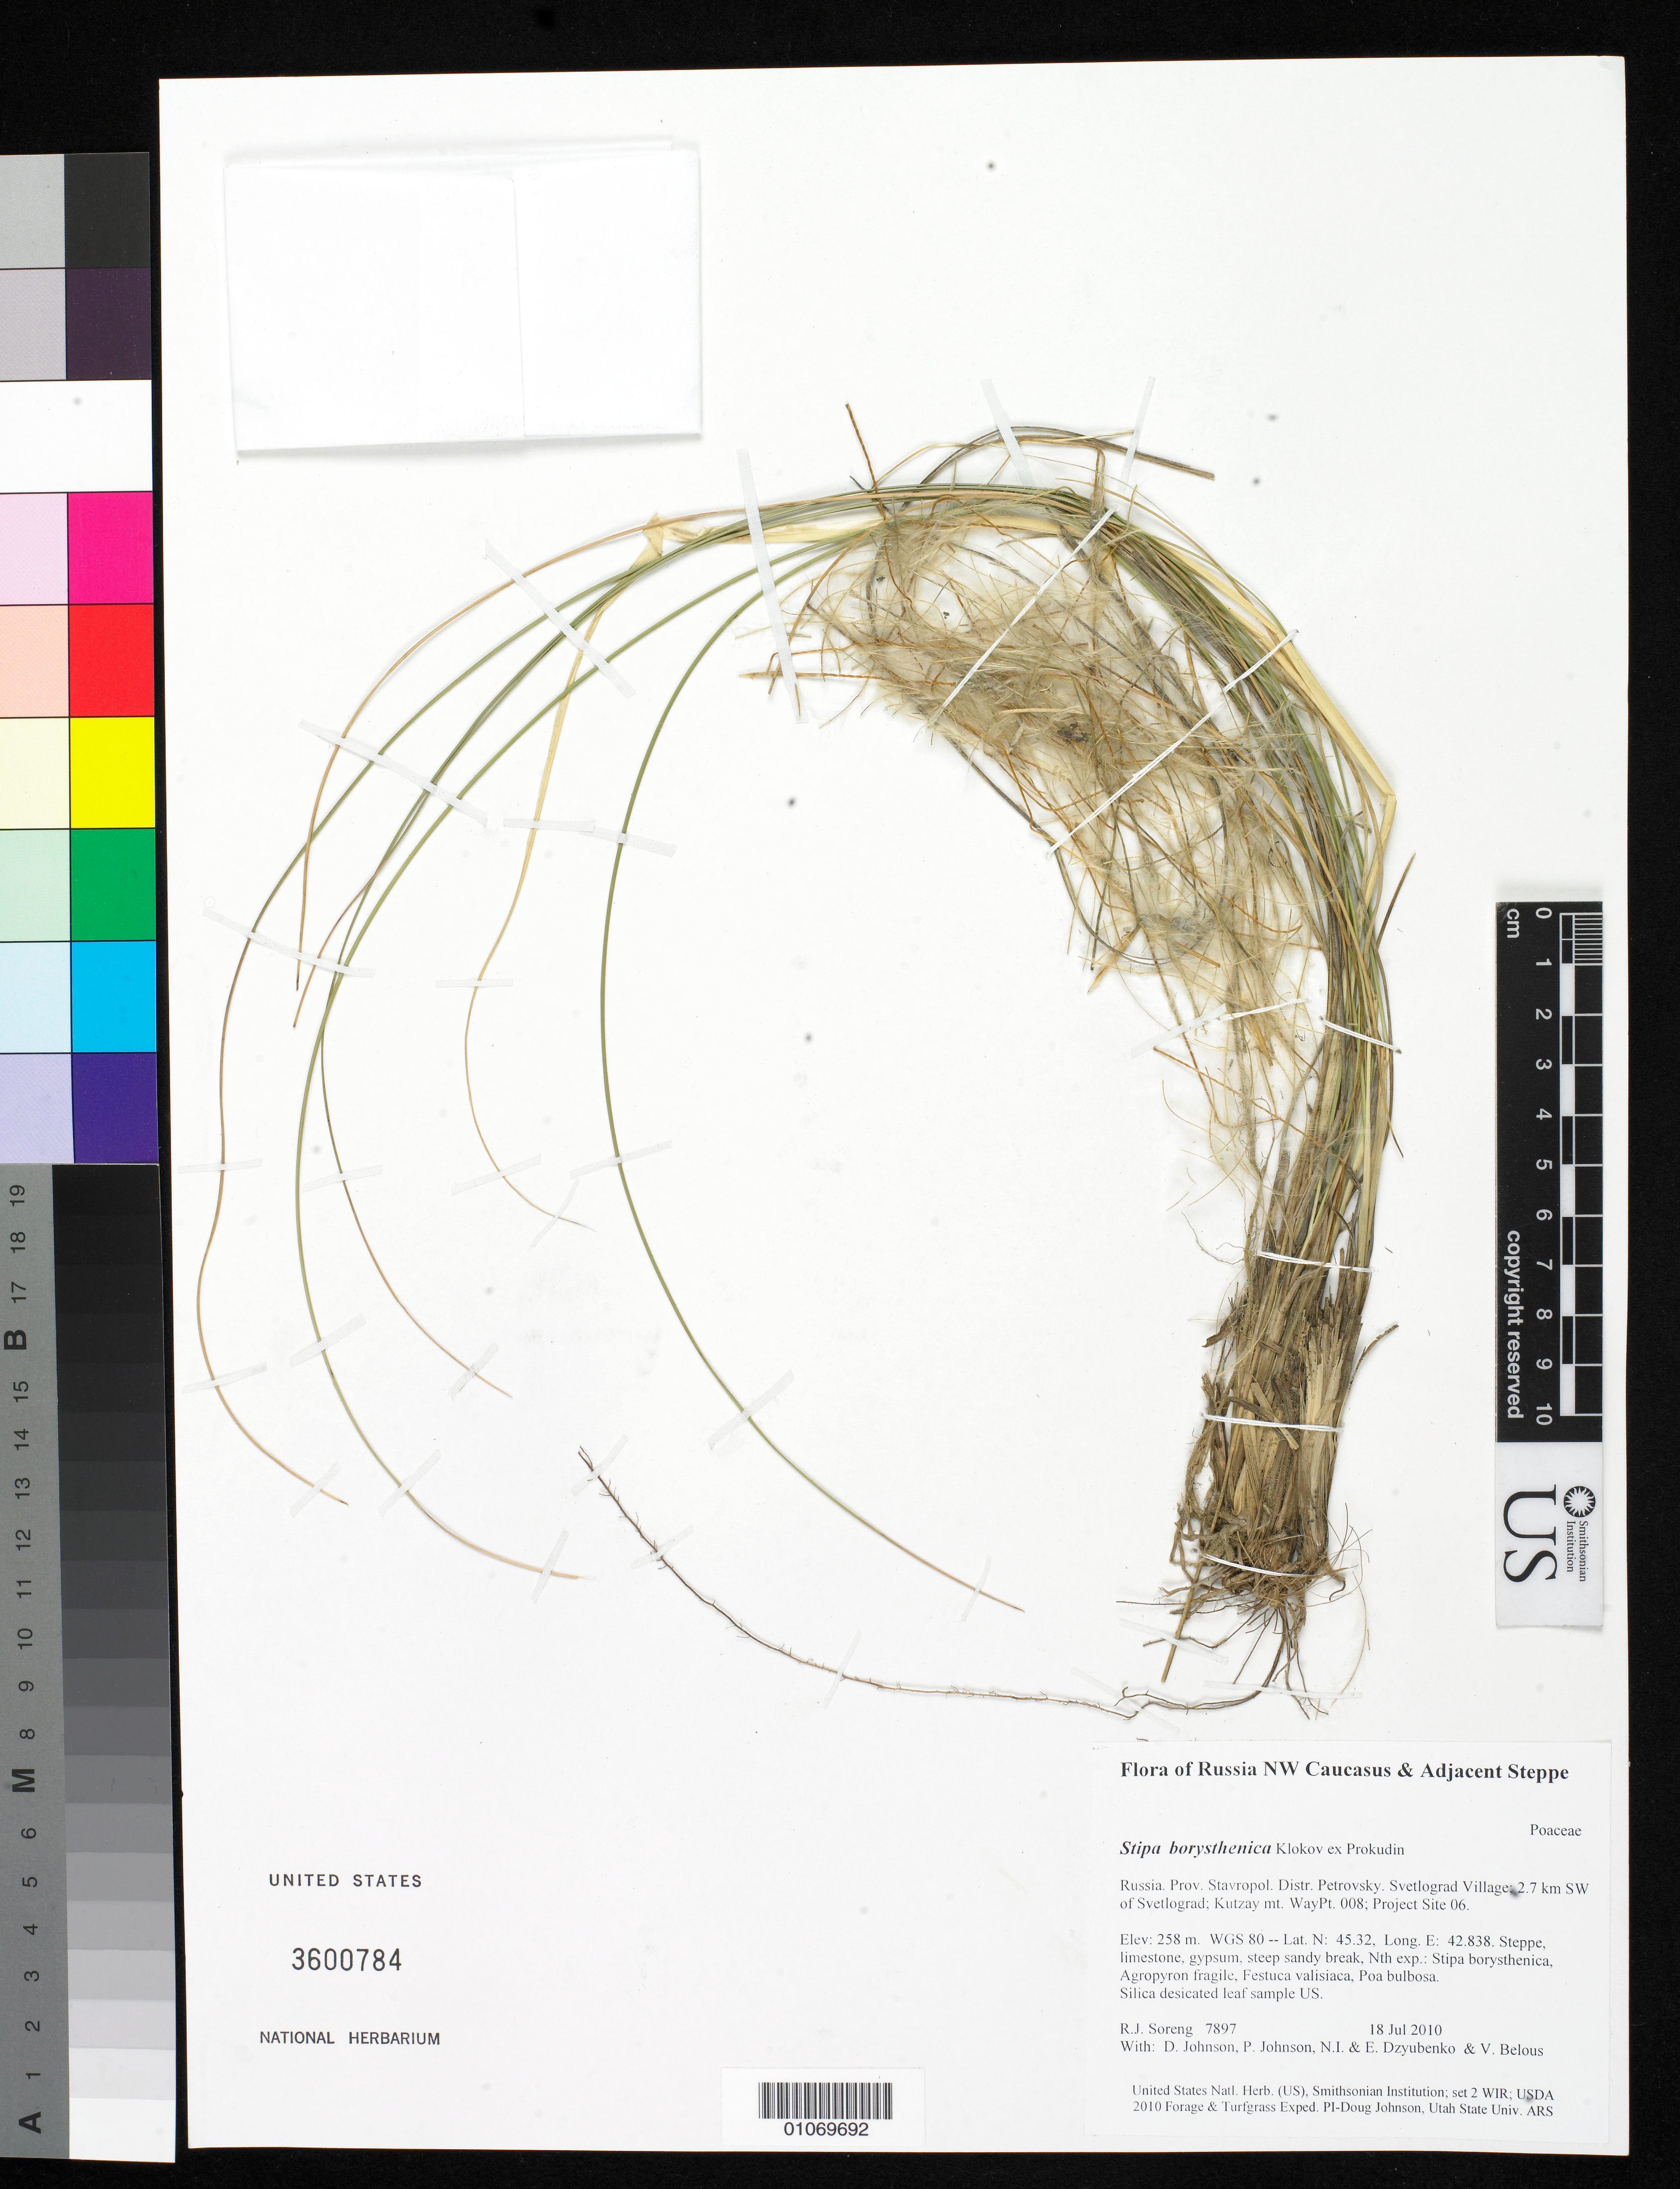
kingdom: Plantae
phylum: Tracheophyta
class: Liliopsida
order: Poales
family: Poaceae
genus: Stipa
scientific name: Stipa borysthenica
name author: Klokov ex Prokudin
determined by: Soreng, Robert J., Research Associate (BOT), Smithsonian Institution - National Museum of Natural History (UNITED STATES)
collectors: R. J. Soreng, D. Johnson, P. Johnson, N. Dzyubenko, E. Dzyubenko & V. Belous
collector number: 7897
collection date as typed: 18 Jul 2010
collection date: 2010-07-18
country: Russian Federation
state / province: Stavropol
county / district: Petrovsky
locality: Svetlograd Village; 2.7 km SW of Svetlograd; Kutzay mt.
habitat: Steppe, limestone, gypsum, steep sandy break, Nth exp.: Stipa borysthenica, Agropyron fragile, Festuca valisiaca, Poa bulbosa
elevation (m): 258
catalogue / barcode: US 3600784